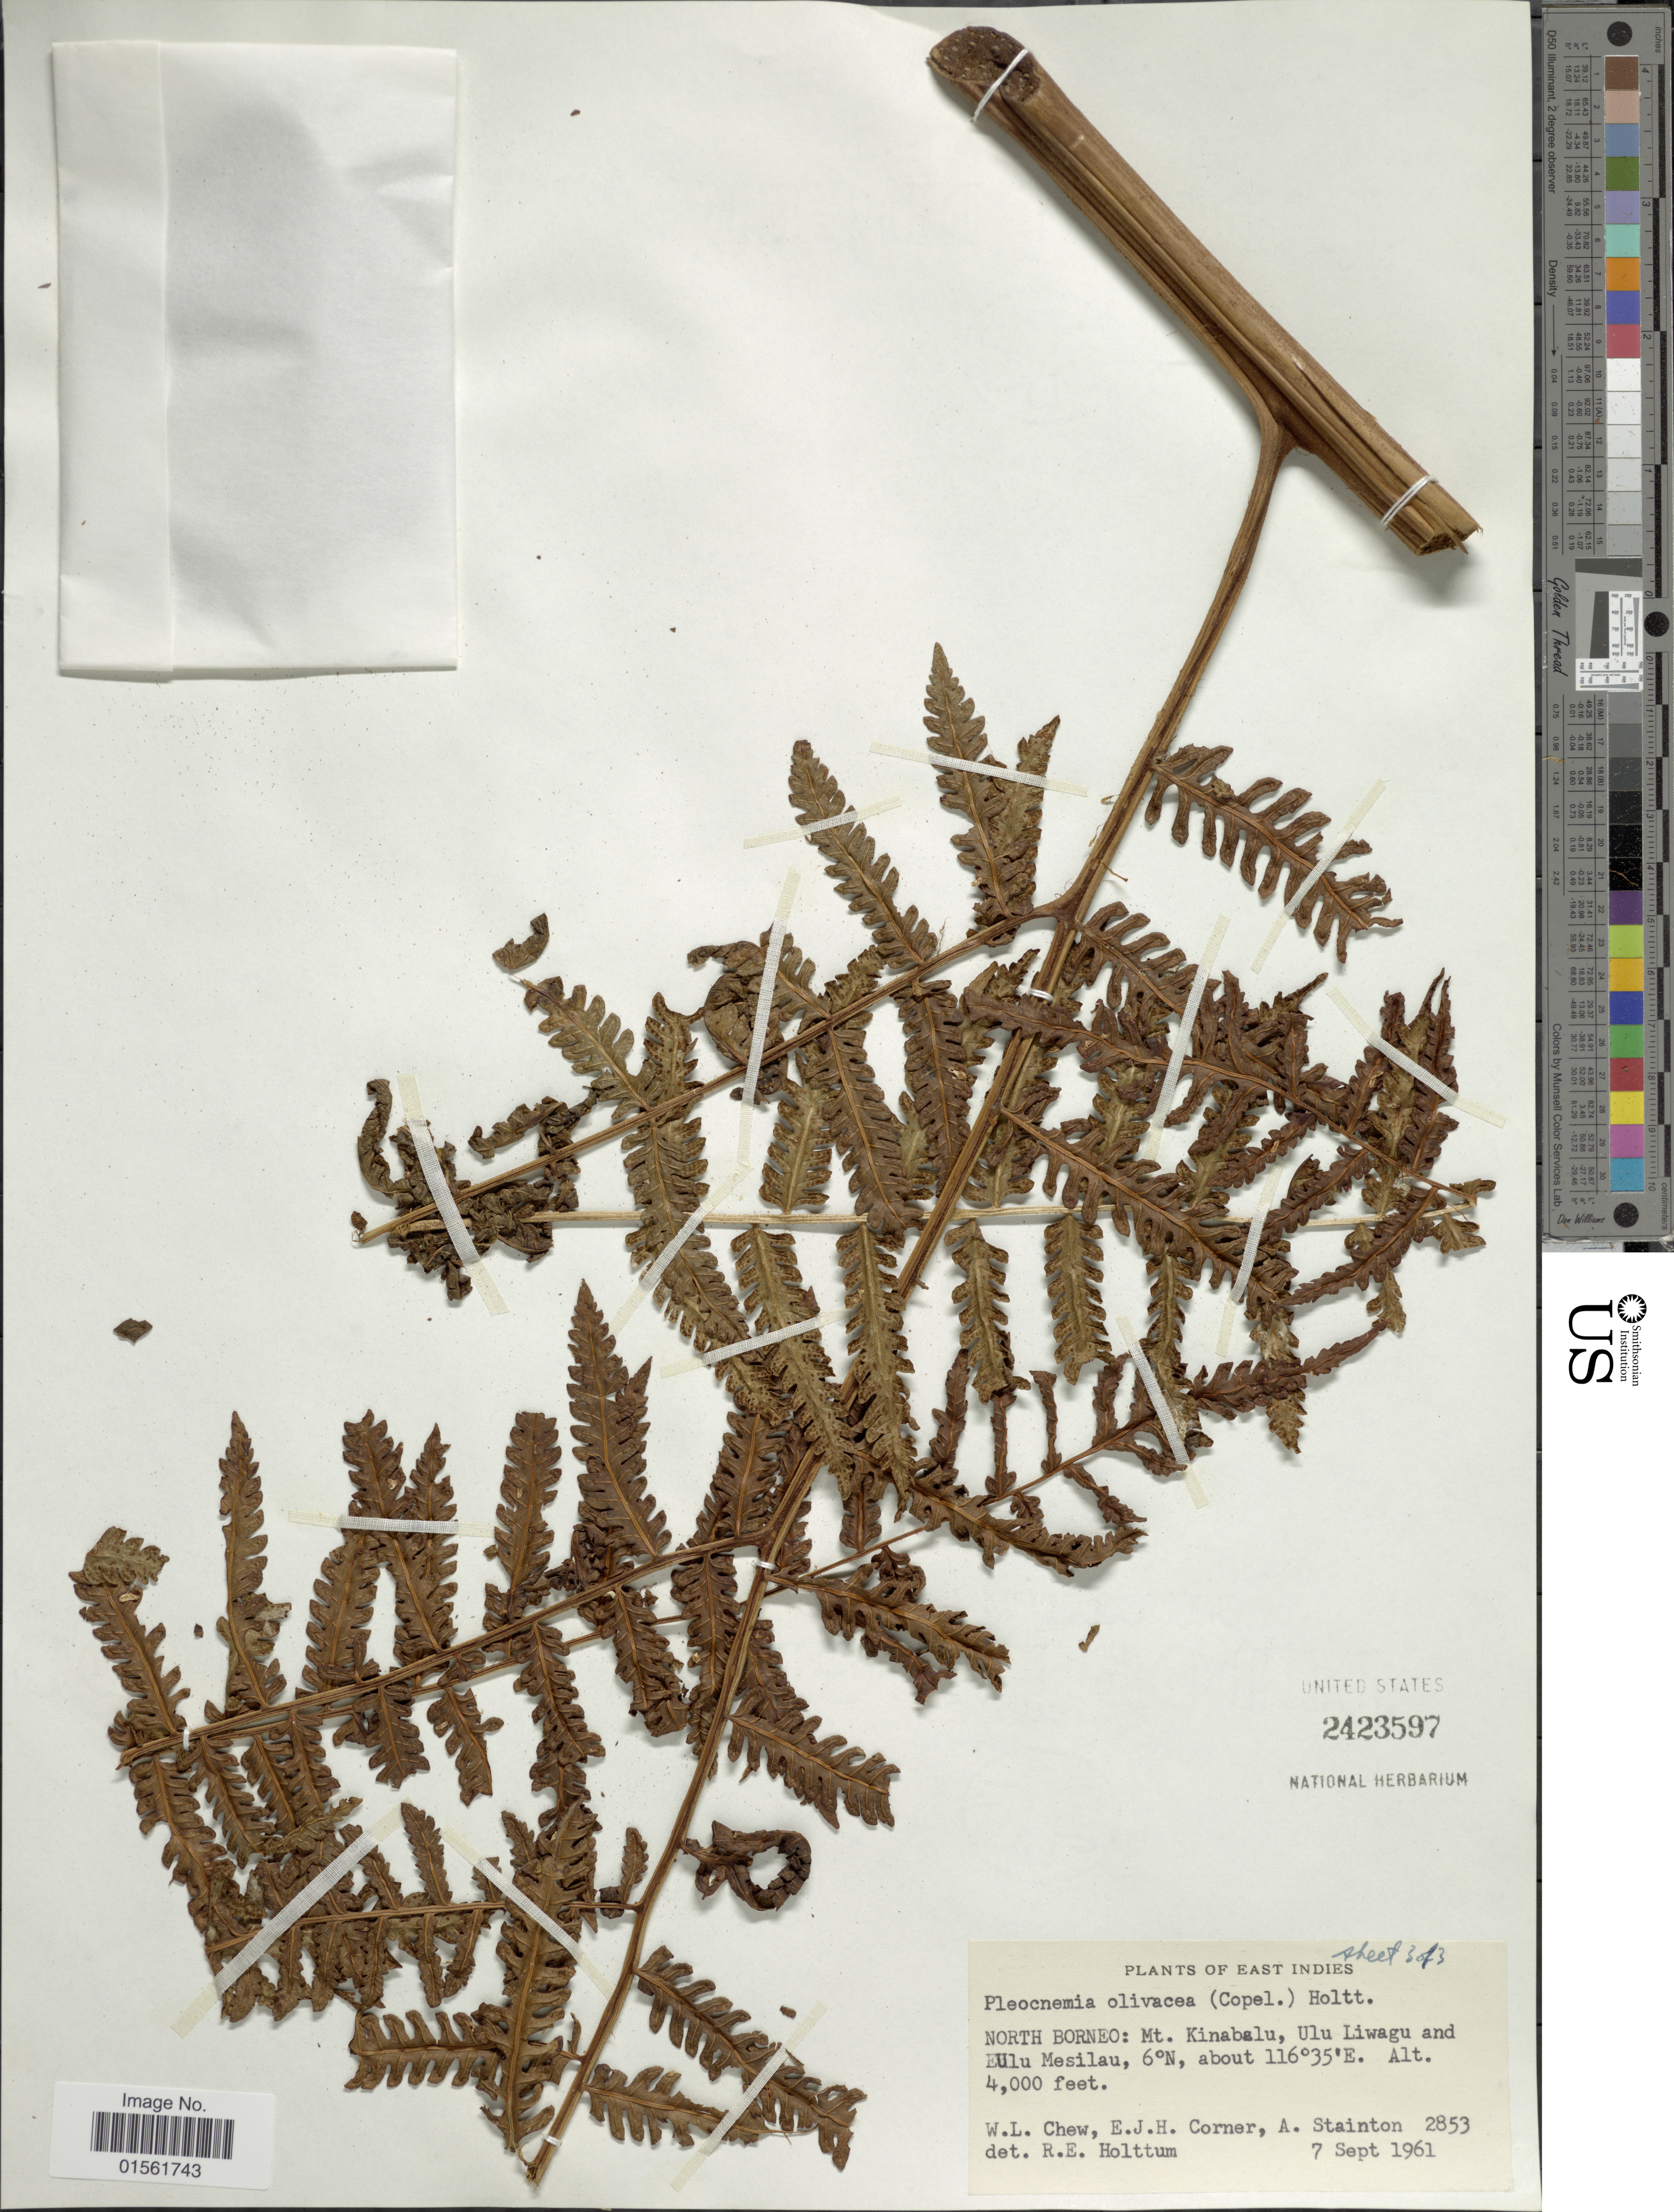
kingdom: Plantae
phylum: Tracheophyta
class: Polypodiopsida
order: Polypodiales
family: Dryopteridaceae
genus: Pleocnemia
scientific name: Pleocnemia olivacea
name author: (Copel.) Holttum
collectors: W. Chew, E. Corner & A. Stainton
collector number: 2853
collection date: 1961-09-07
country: Malaysia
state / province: Sabah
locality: East Indies. North Borneo: Mt. Kinabalu; Ulu Liwagu and Ulu Mesilau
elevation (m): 1219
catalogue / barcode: US 2423597